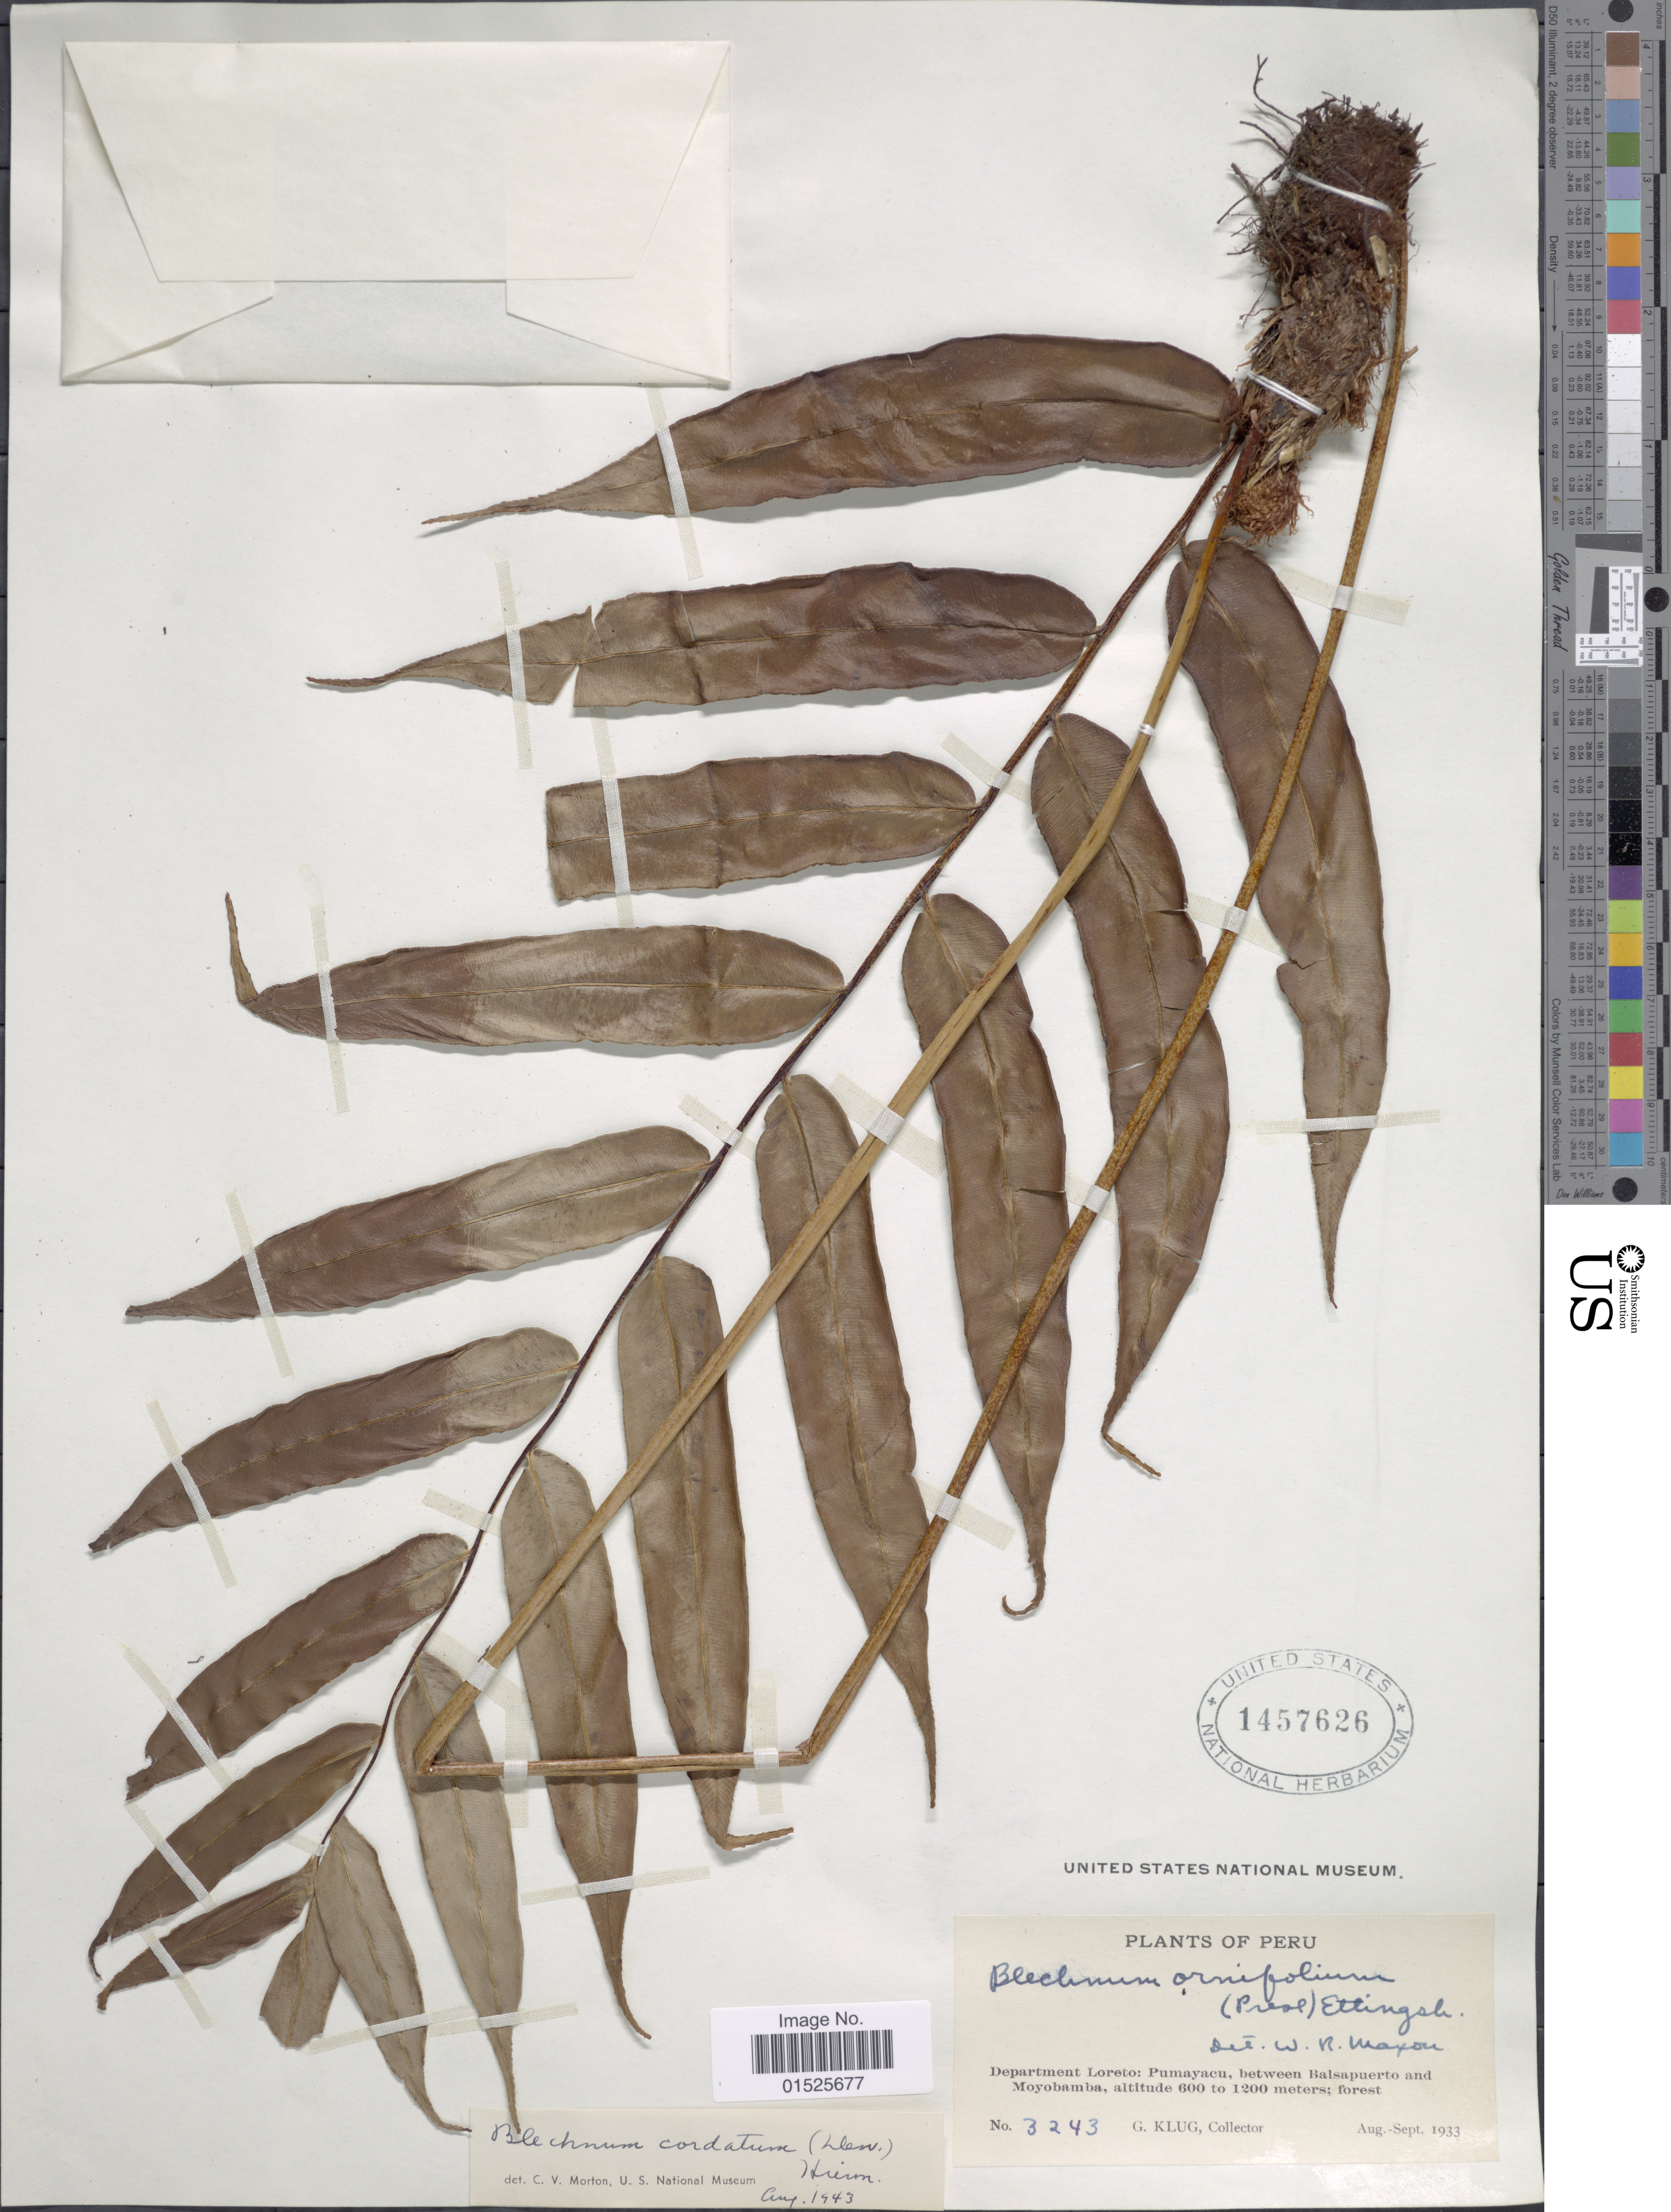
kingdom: Plantae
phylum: Tracheophyta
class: Polypodiopsida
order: Polypodiales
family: Blechnaceae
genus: Blechnum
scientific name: Blechnum cordatum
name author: (Desv.) Hieron.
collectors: G. Klug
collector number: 3243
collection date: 1933-08/1933-09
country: Peru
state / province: Loreto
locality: Pumayacu, between Balsapuerto and Moyobamba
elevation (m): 600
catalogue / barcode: US 1457626